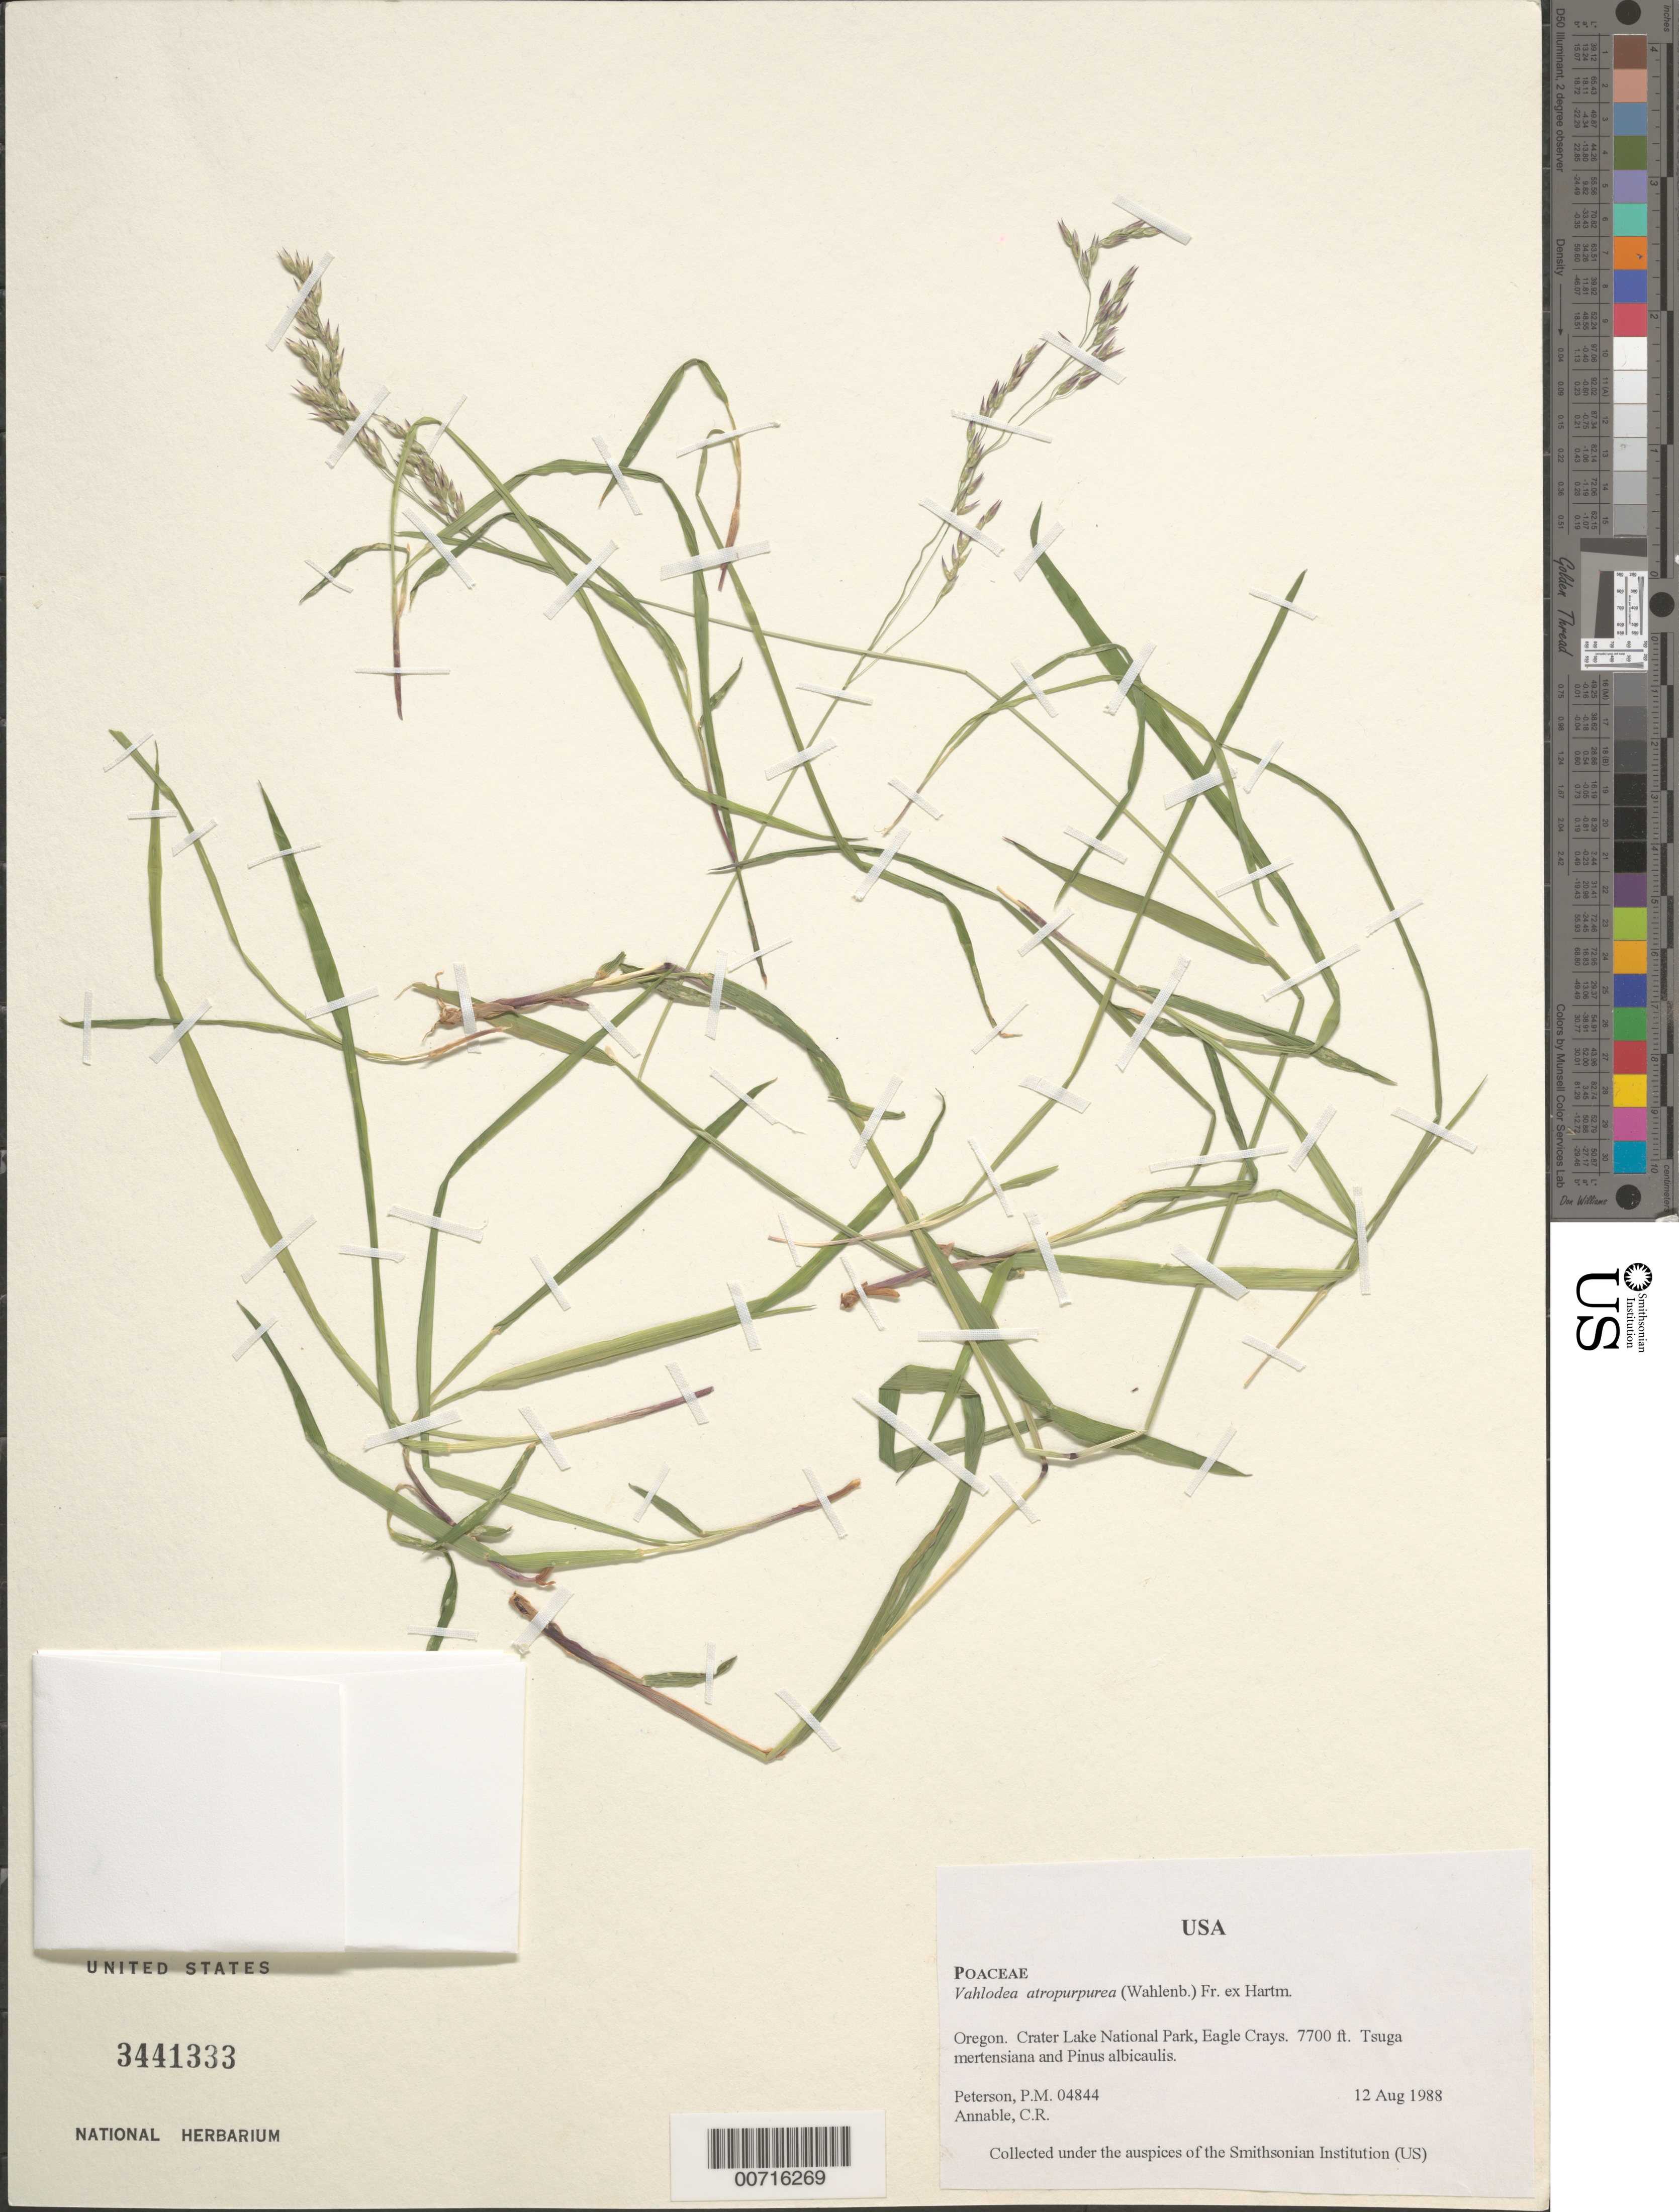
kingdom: Plantae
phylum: Tracheophyta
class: Liliopsida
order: Poales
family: Poaceae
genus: Vahlodea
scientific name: Vahlodea atropurpurea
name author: (Wahlenb.) Fr. ex Hartm.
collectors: P. M. Peterson & C. R. Annable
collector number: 04844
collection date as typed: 12 Aug 1988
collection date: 1988-08-12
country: United States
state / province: Oregon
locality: Crater Lake National Park, Eagle Crays.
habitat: Tsuga mertensiana and Pinus albicaulis.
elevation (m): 2347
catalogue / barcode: US 3441333